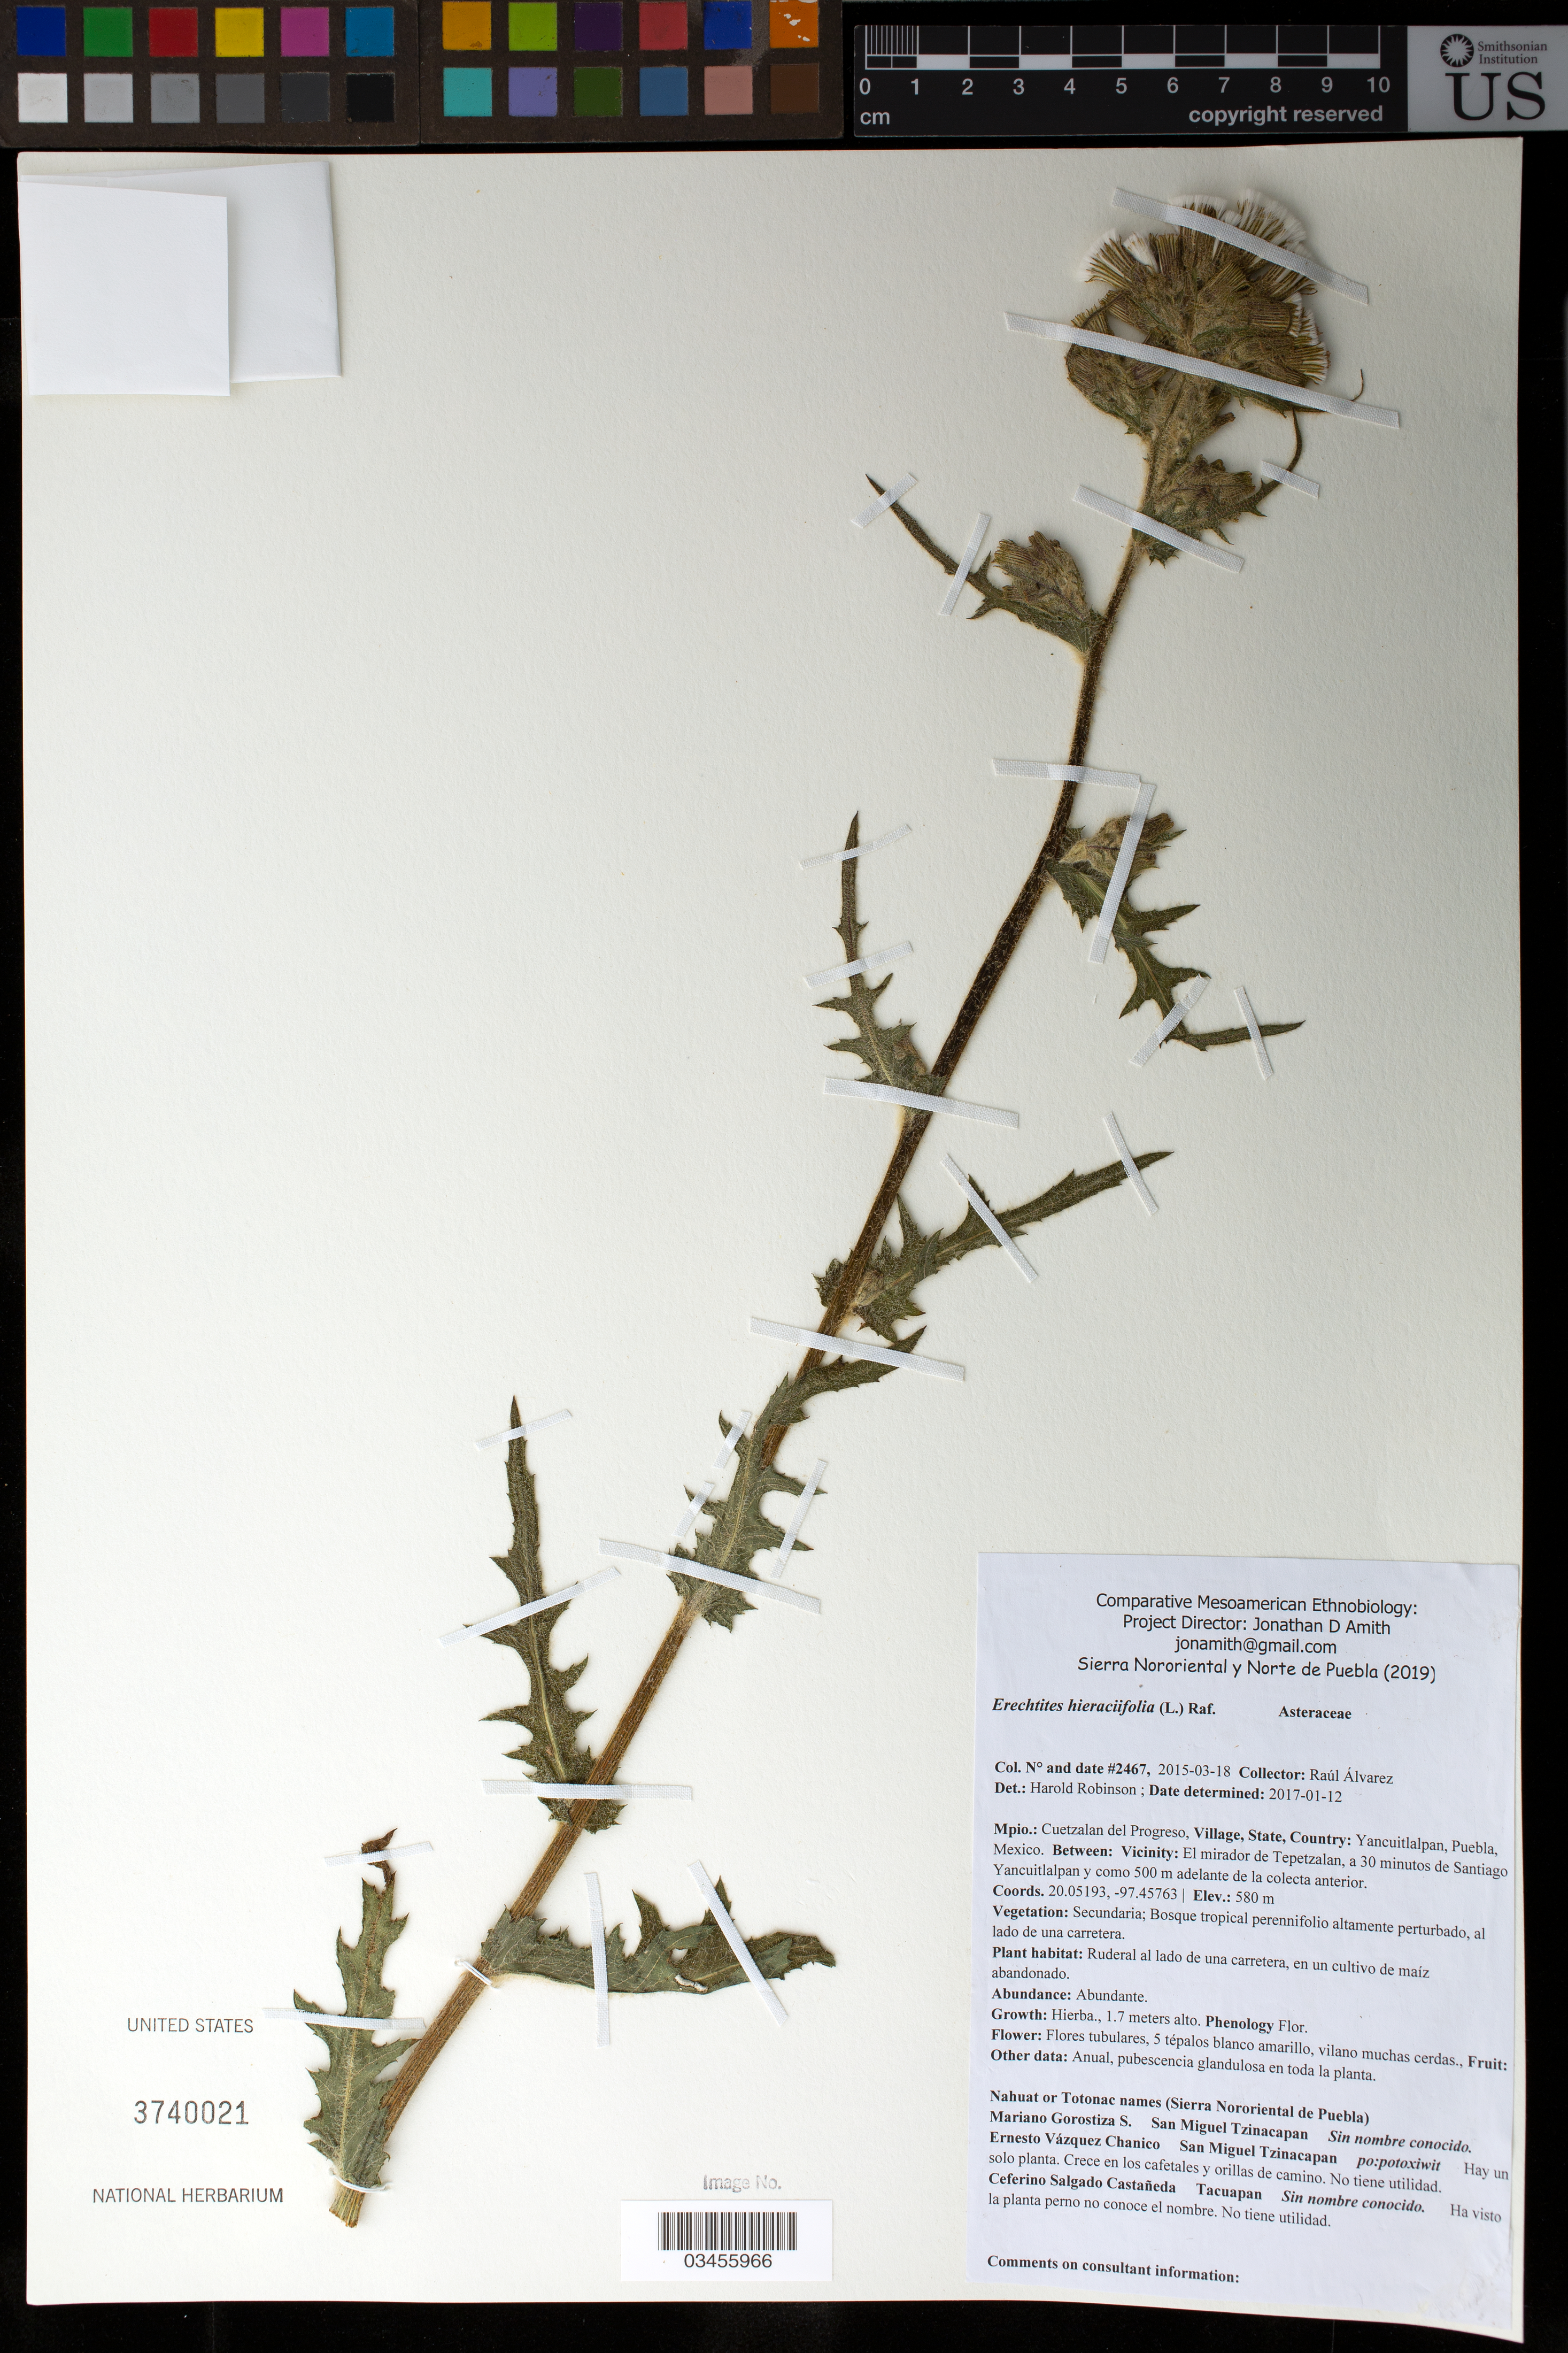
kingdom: Plantae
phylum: Tracheophyta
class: Magnoliopsida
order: Asterales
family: Asteraceae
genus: Erechtites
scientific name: Erechtites hieraciifolius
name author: (L.) Raf. ex DC.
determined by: Robinson, Harold E., (US)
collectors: R. Álvarez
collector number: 2467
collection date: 2015-03-18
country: México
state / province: Puebla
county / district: Cuetzalan del Progreso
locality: PUEBLO: Yancuitlalpan; LOCALIDAD EXACTA: El mirador de Tepetzalan, a 30 minutos de Santiago Yancuitlalpan y como 500 m adelante de la colecta anterior.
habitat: Bosque tropical perennifolio altamente perturbado, al lado de una carretera | Ruderal al lado de una carretera, en un cultivo de maíz abandonado.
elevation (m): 580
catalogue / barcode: US 3740021